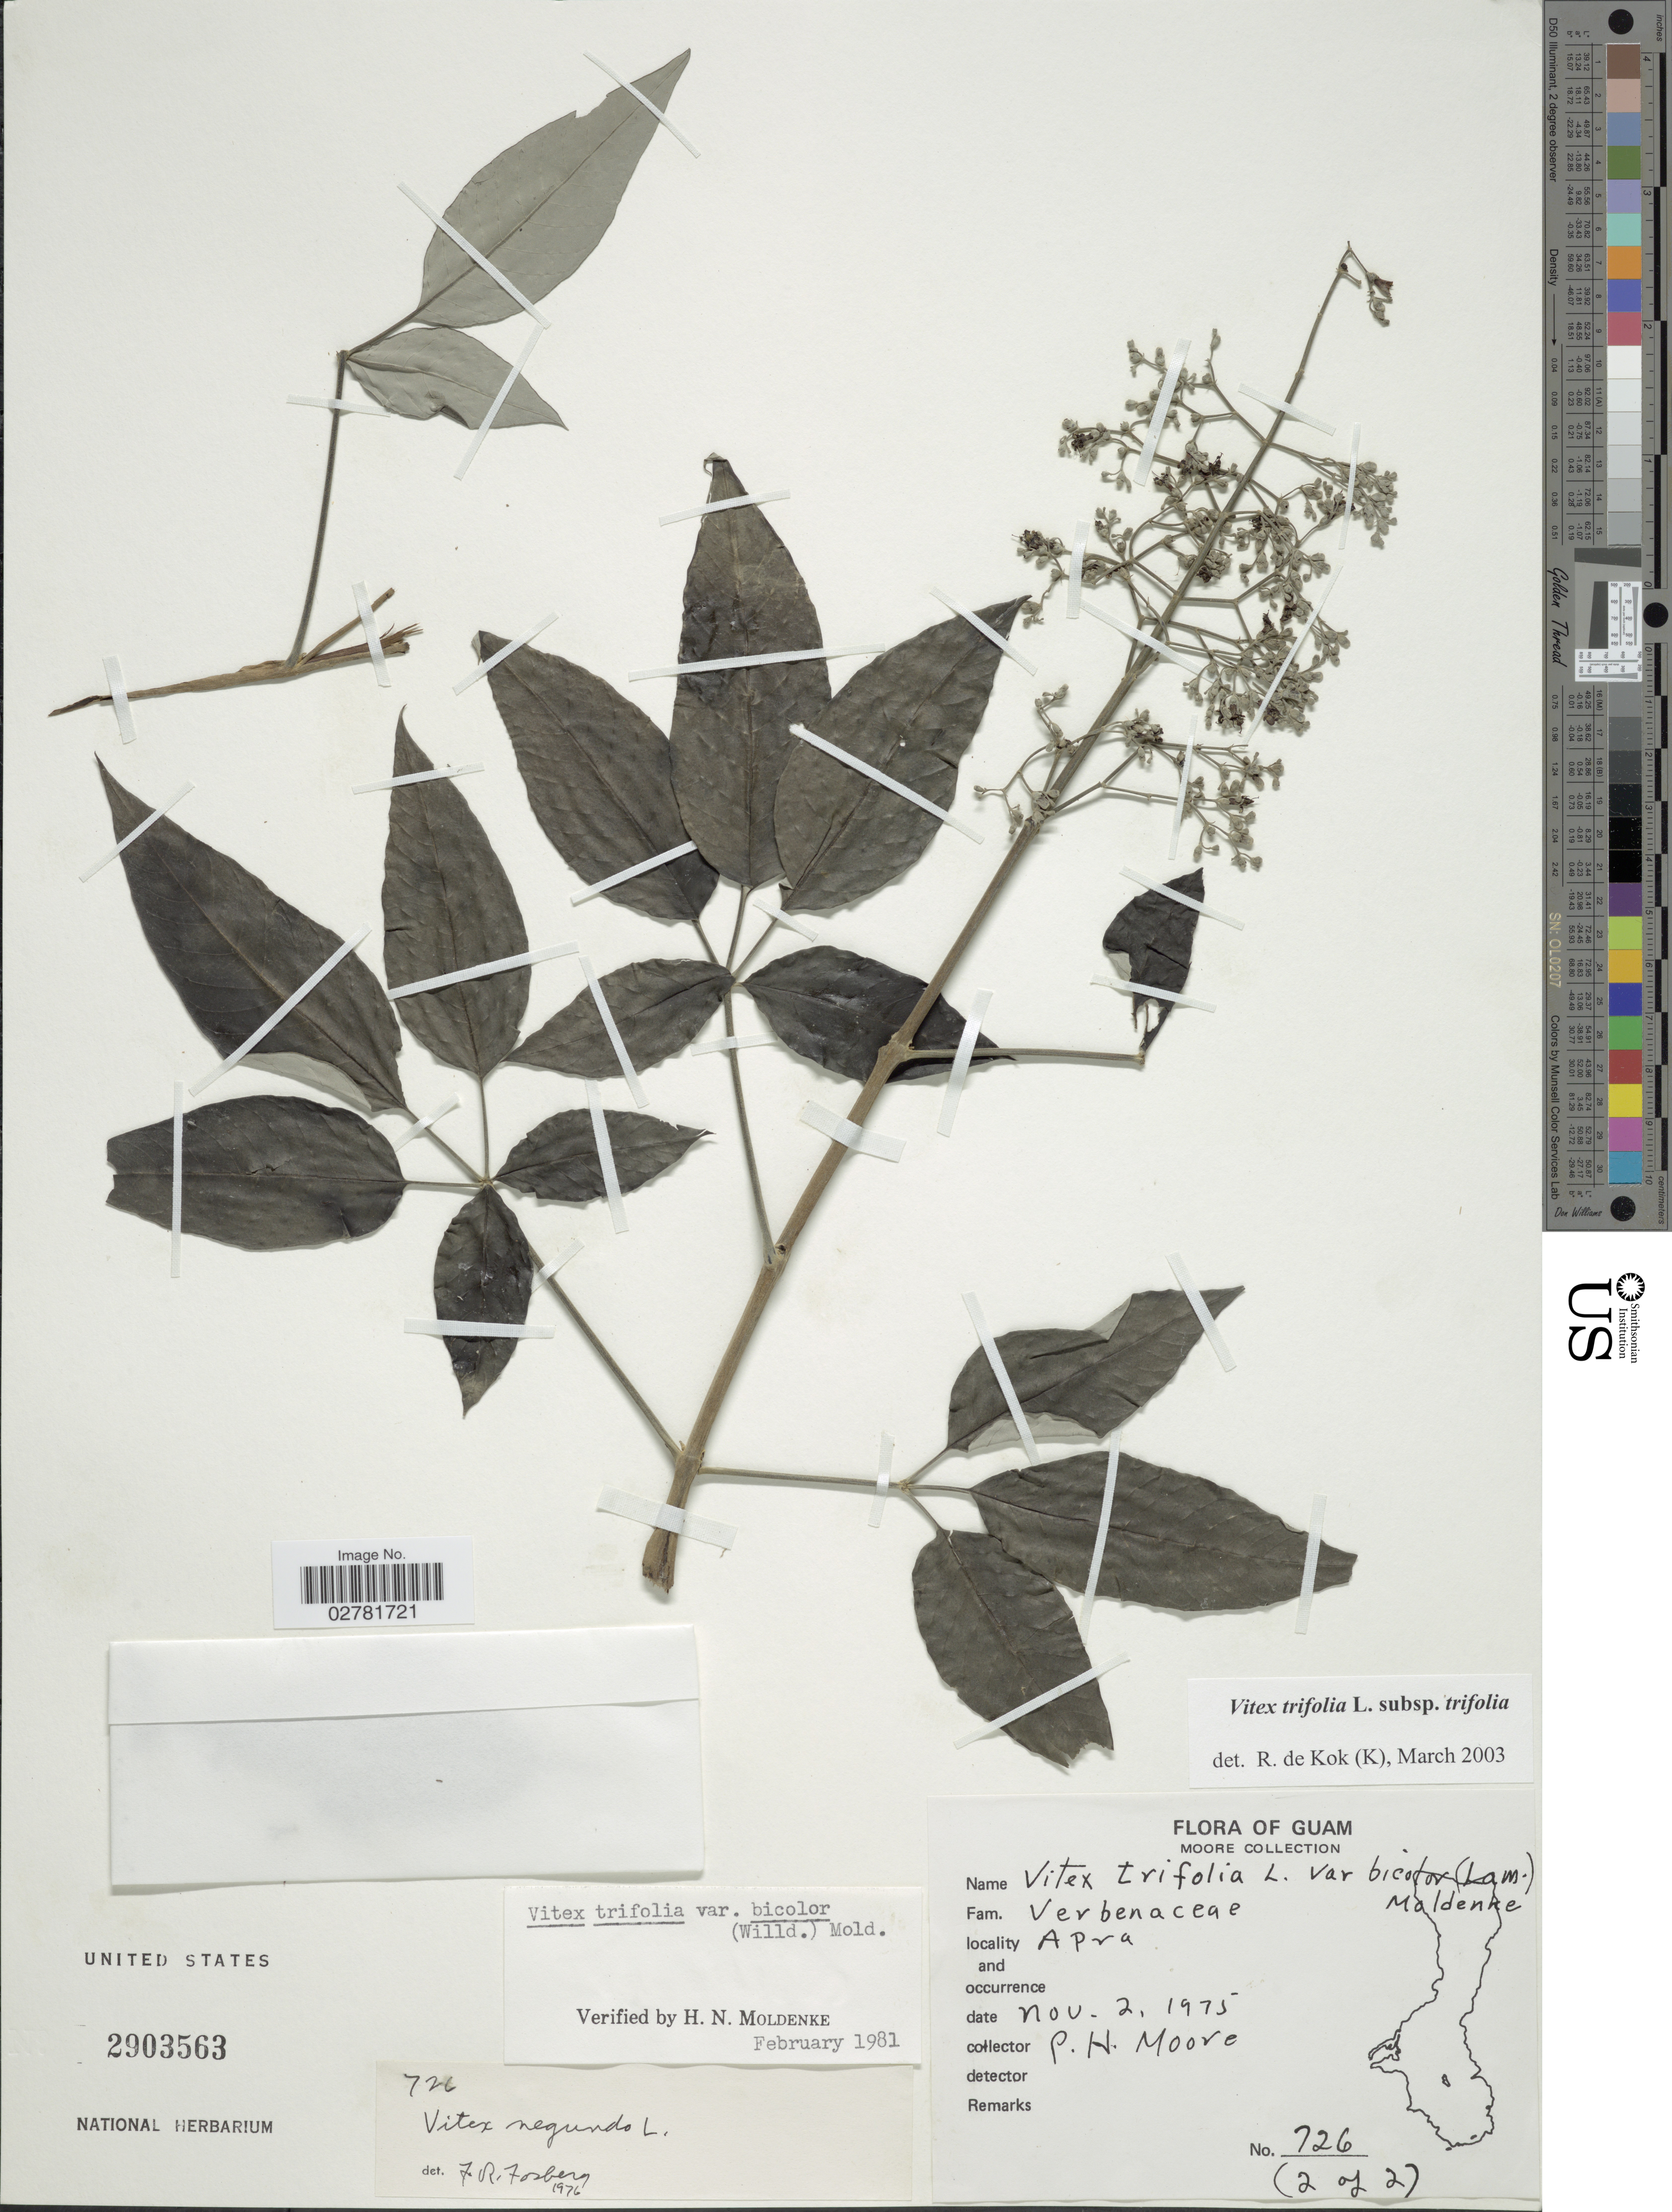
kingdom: Plantae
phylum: Tracheophyta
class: Magnoliopsida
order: Lamiales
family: Lamiaceae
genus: Vitex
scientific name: Vitex trifolia var. trifolia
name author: L.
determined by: Kok, R. de, (K)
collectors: P. H. Moore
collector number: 726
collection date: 1975-11-02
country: Guam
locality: Apra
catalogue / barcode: US 2903563